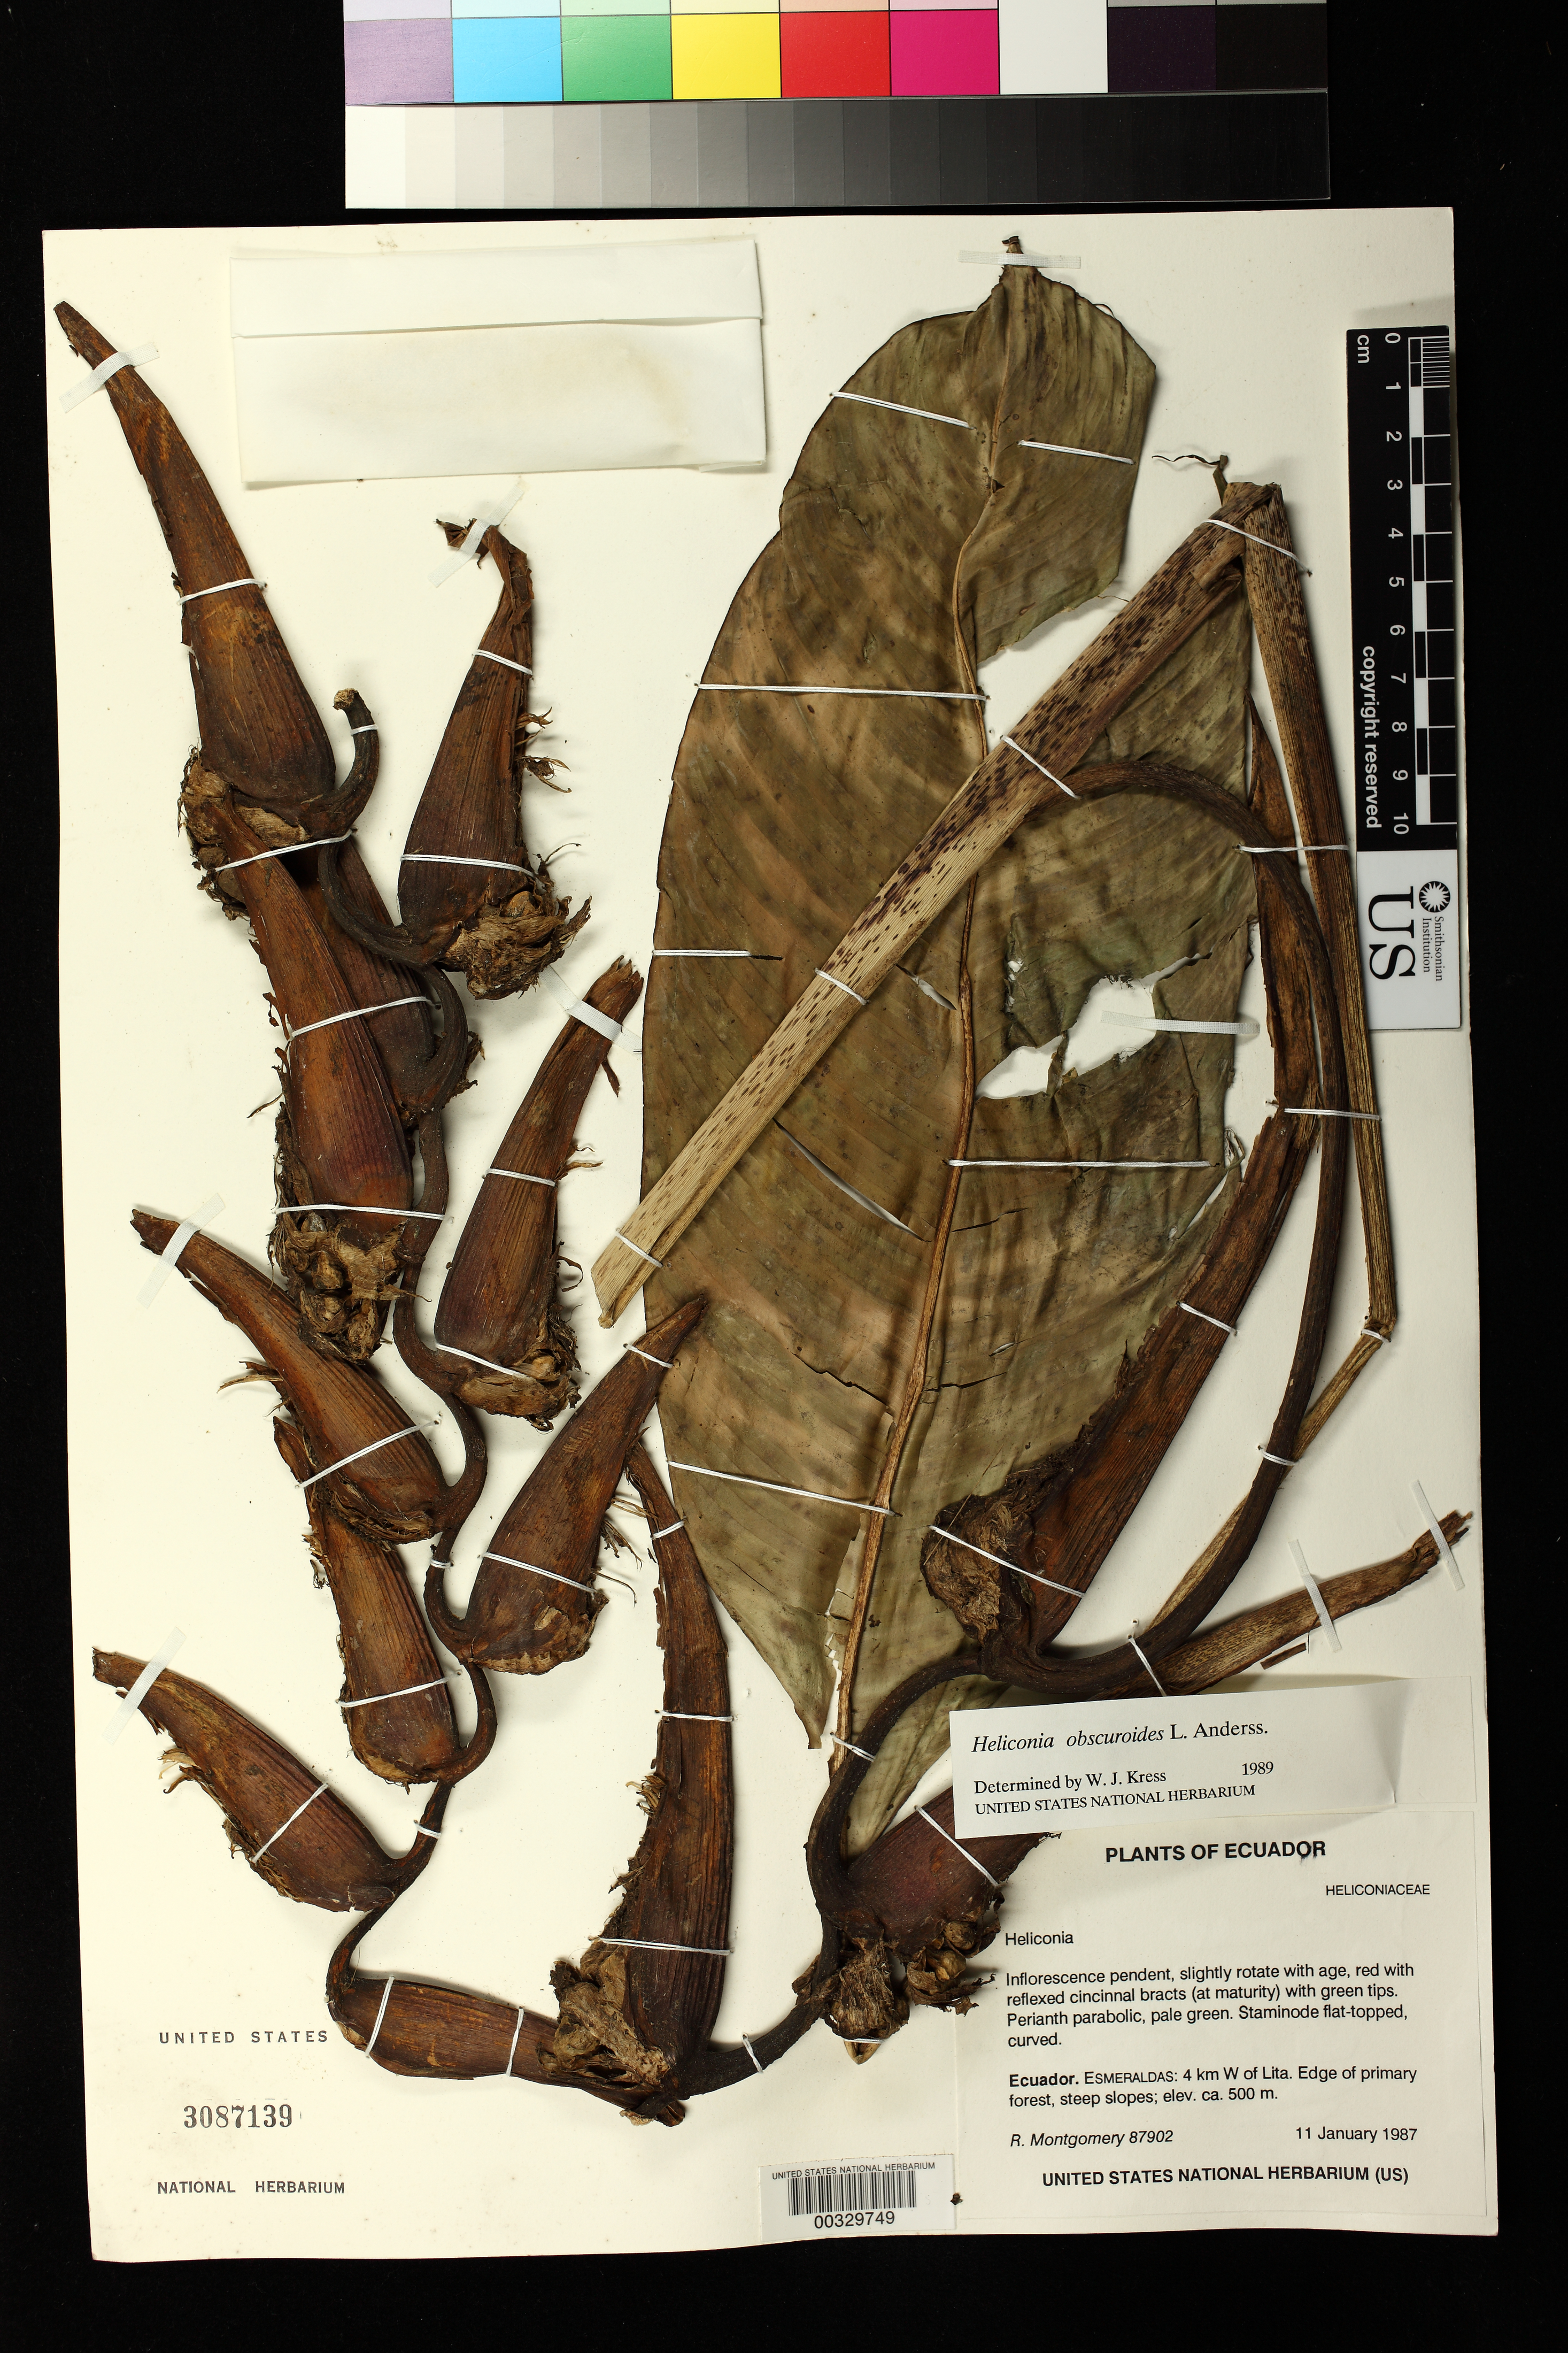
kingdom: Plantae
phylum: Tracheophyta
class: Liliopsida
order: Zingiberales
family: Heliconiaceae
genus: Heliconia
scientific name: Heliconia obscuroides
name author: L. Andersson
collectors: R. Montgomery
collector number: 87902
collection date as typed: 11 Jan 1987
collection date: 1987-01-11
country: Ecuador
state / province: Esmeraldas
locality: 4 km W of Lita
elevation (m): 500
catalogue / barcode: US 3087139